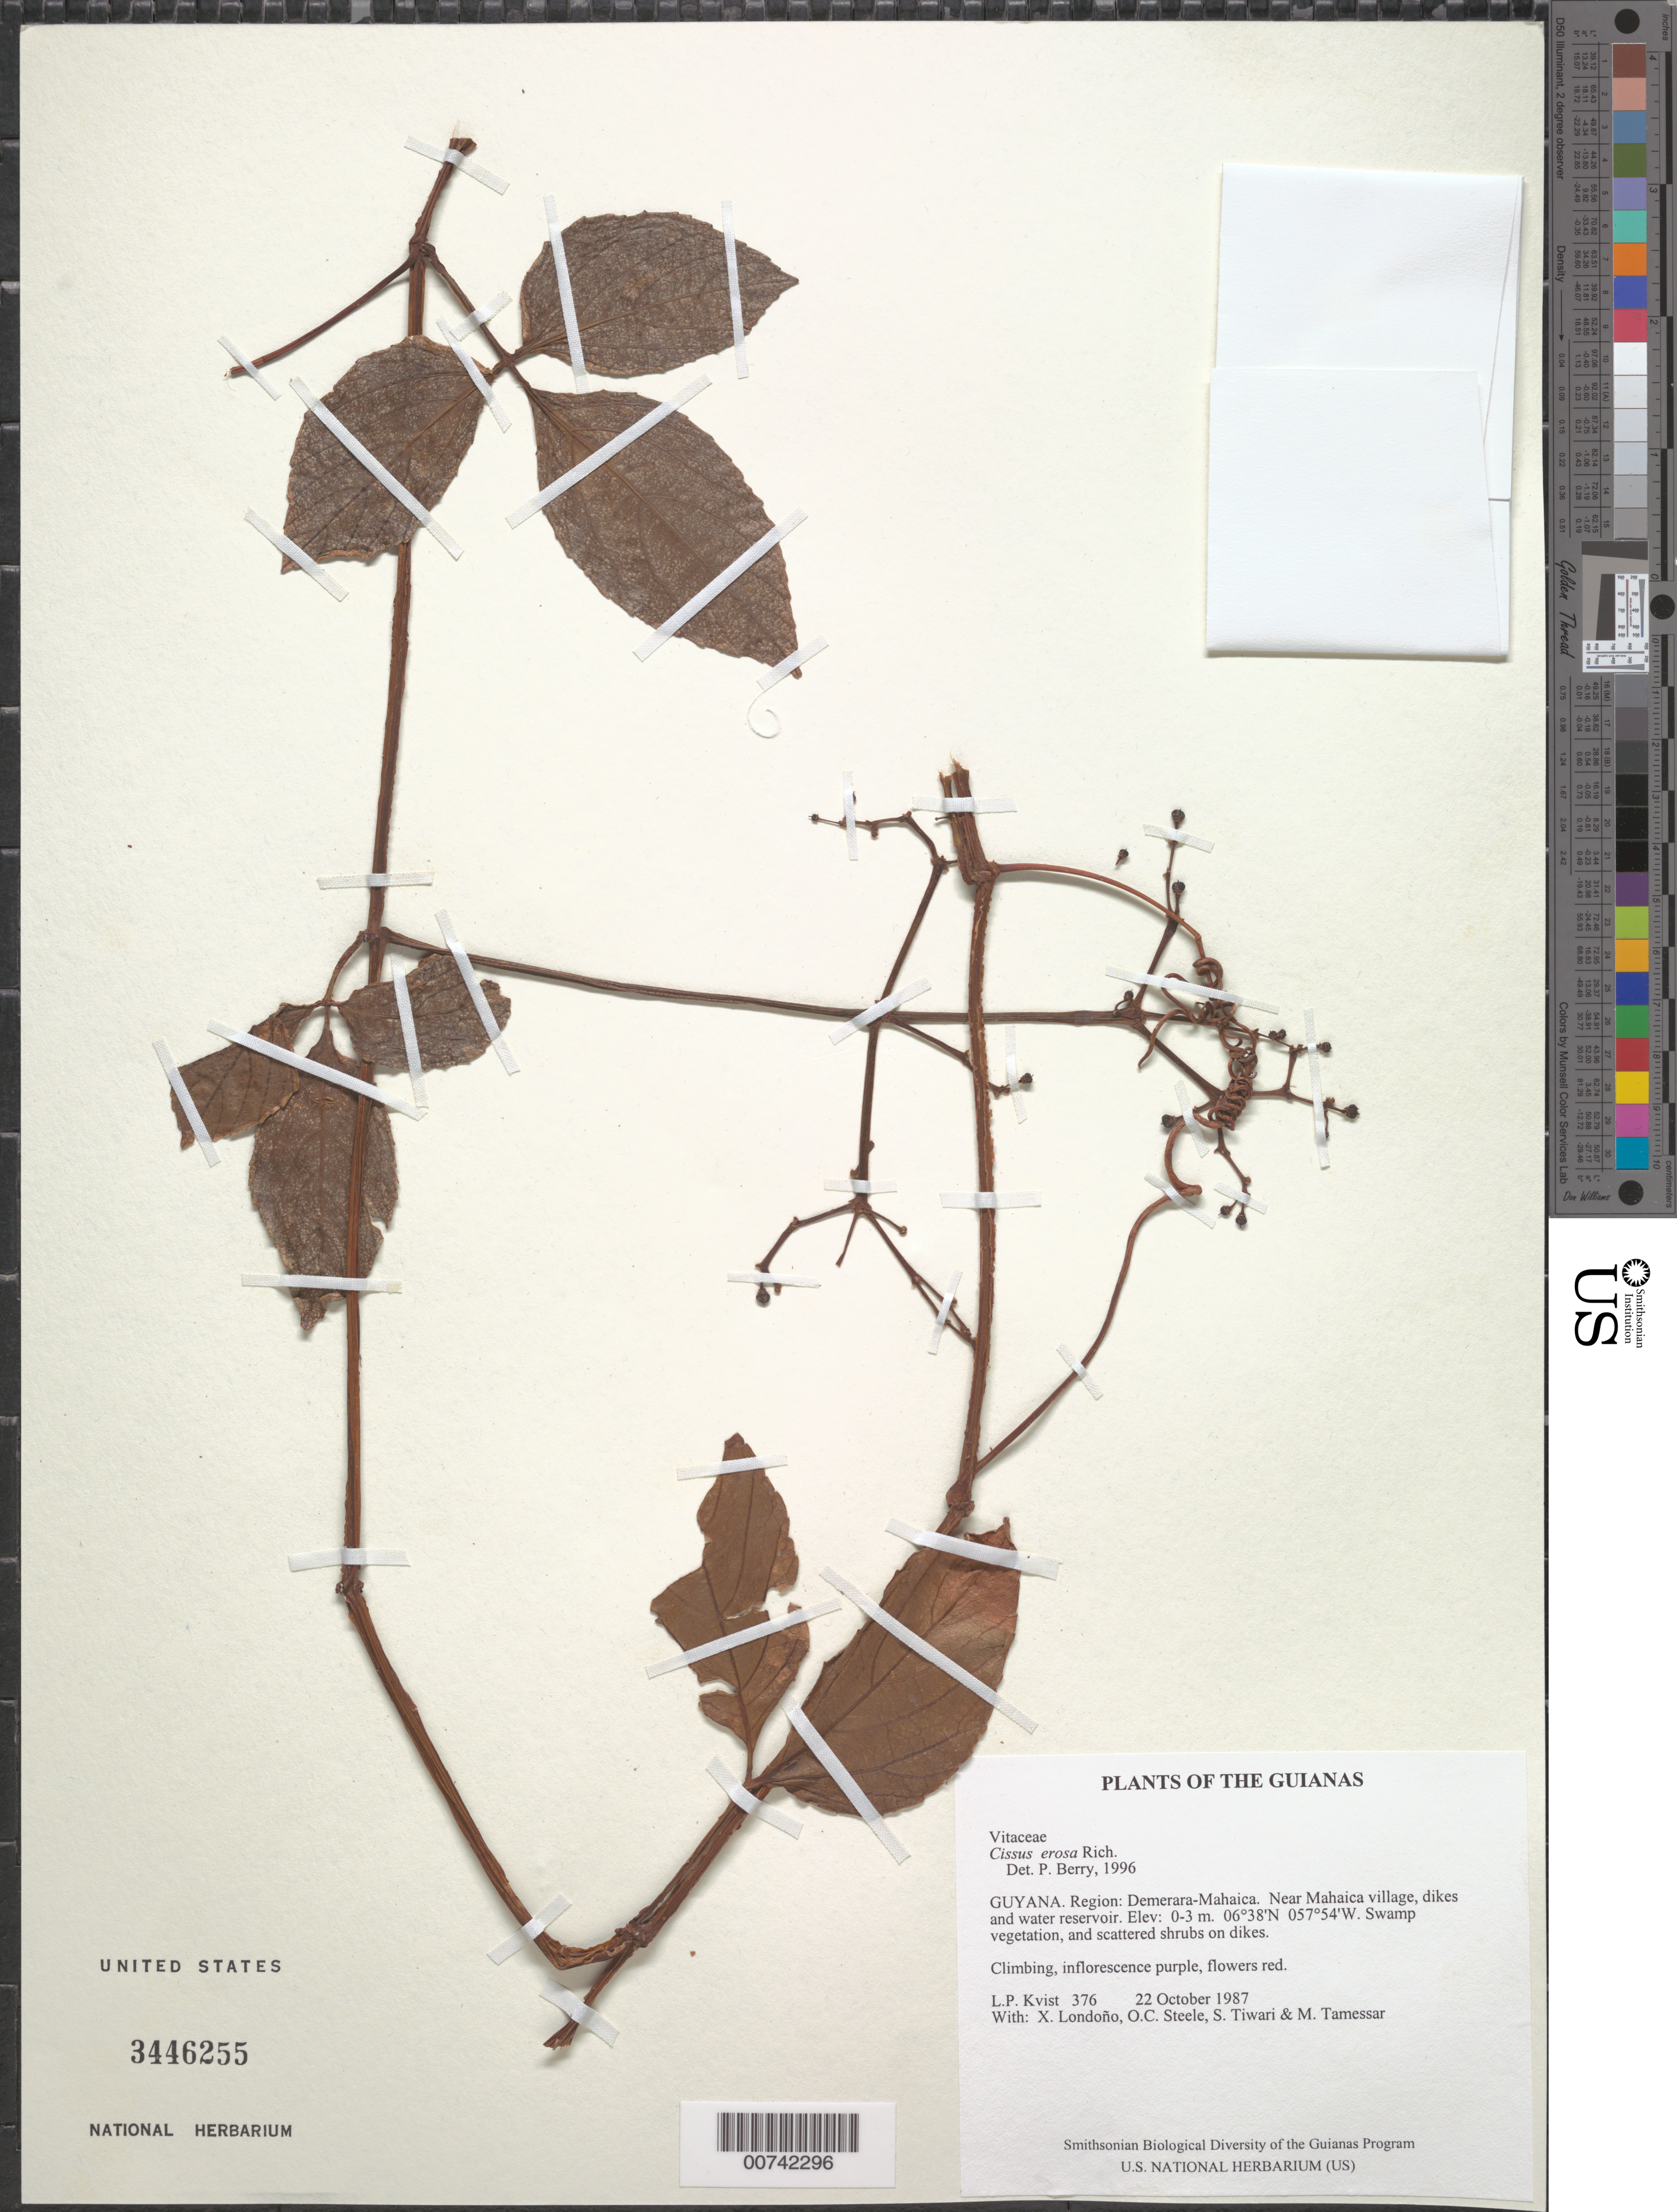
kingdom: Plantae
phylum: Tracheophyta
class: Magnoliopsida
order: Vitales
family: Vitaceae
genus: Cissus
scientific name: Cissus erosa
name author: Rich.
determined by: Berry, P. E., (WIS), University of Wisconsin - Madison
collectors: L. P. Kvist, X. Londoño, O. C. Steele, S. Tiwari & M. Tamessar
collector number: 376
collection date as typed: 22 October 1987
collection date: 1987-10-22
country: Guyana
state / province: Demerara-Mahaica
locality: Near Mahaica village, dikes and water reservoir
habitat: Swamp vegetation, and scattered shrubs on dikes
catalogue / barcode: US 3446255